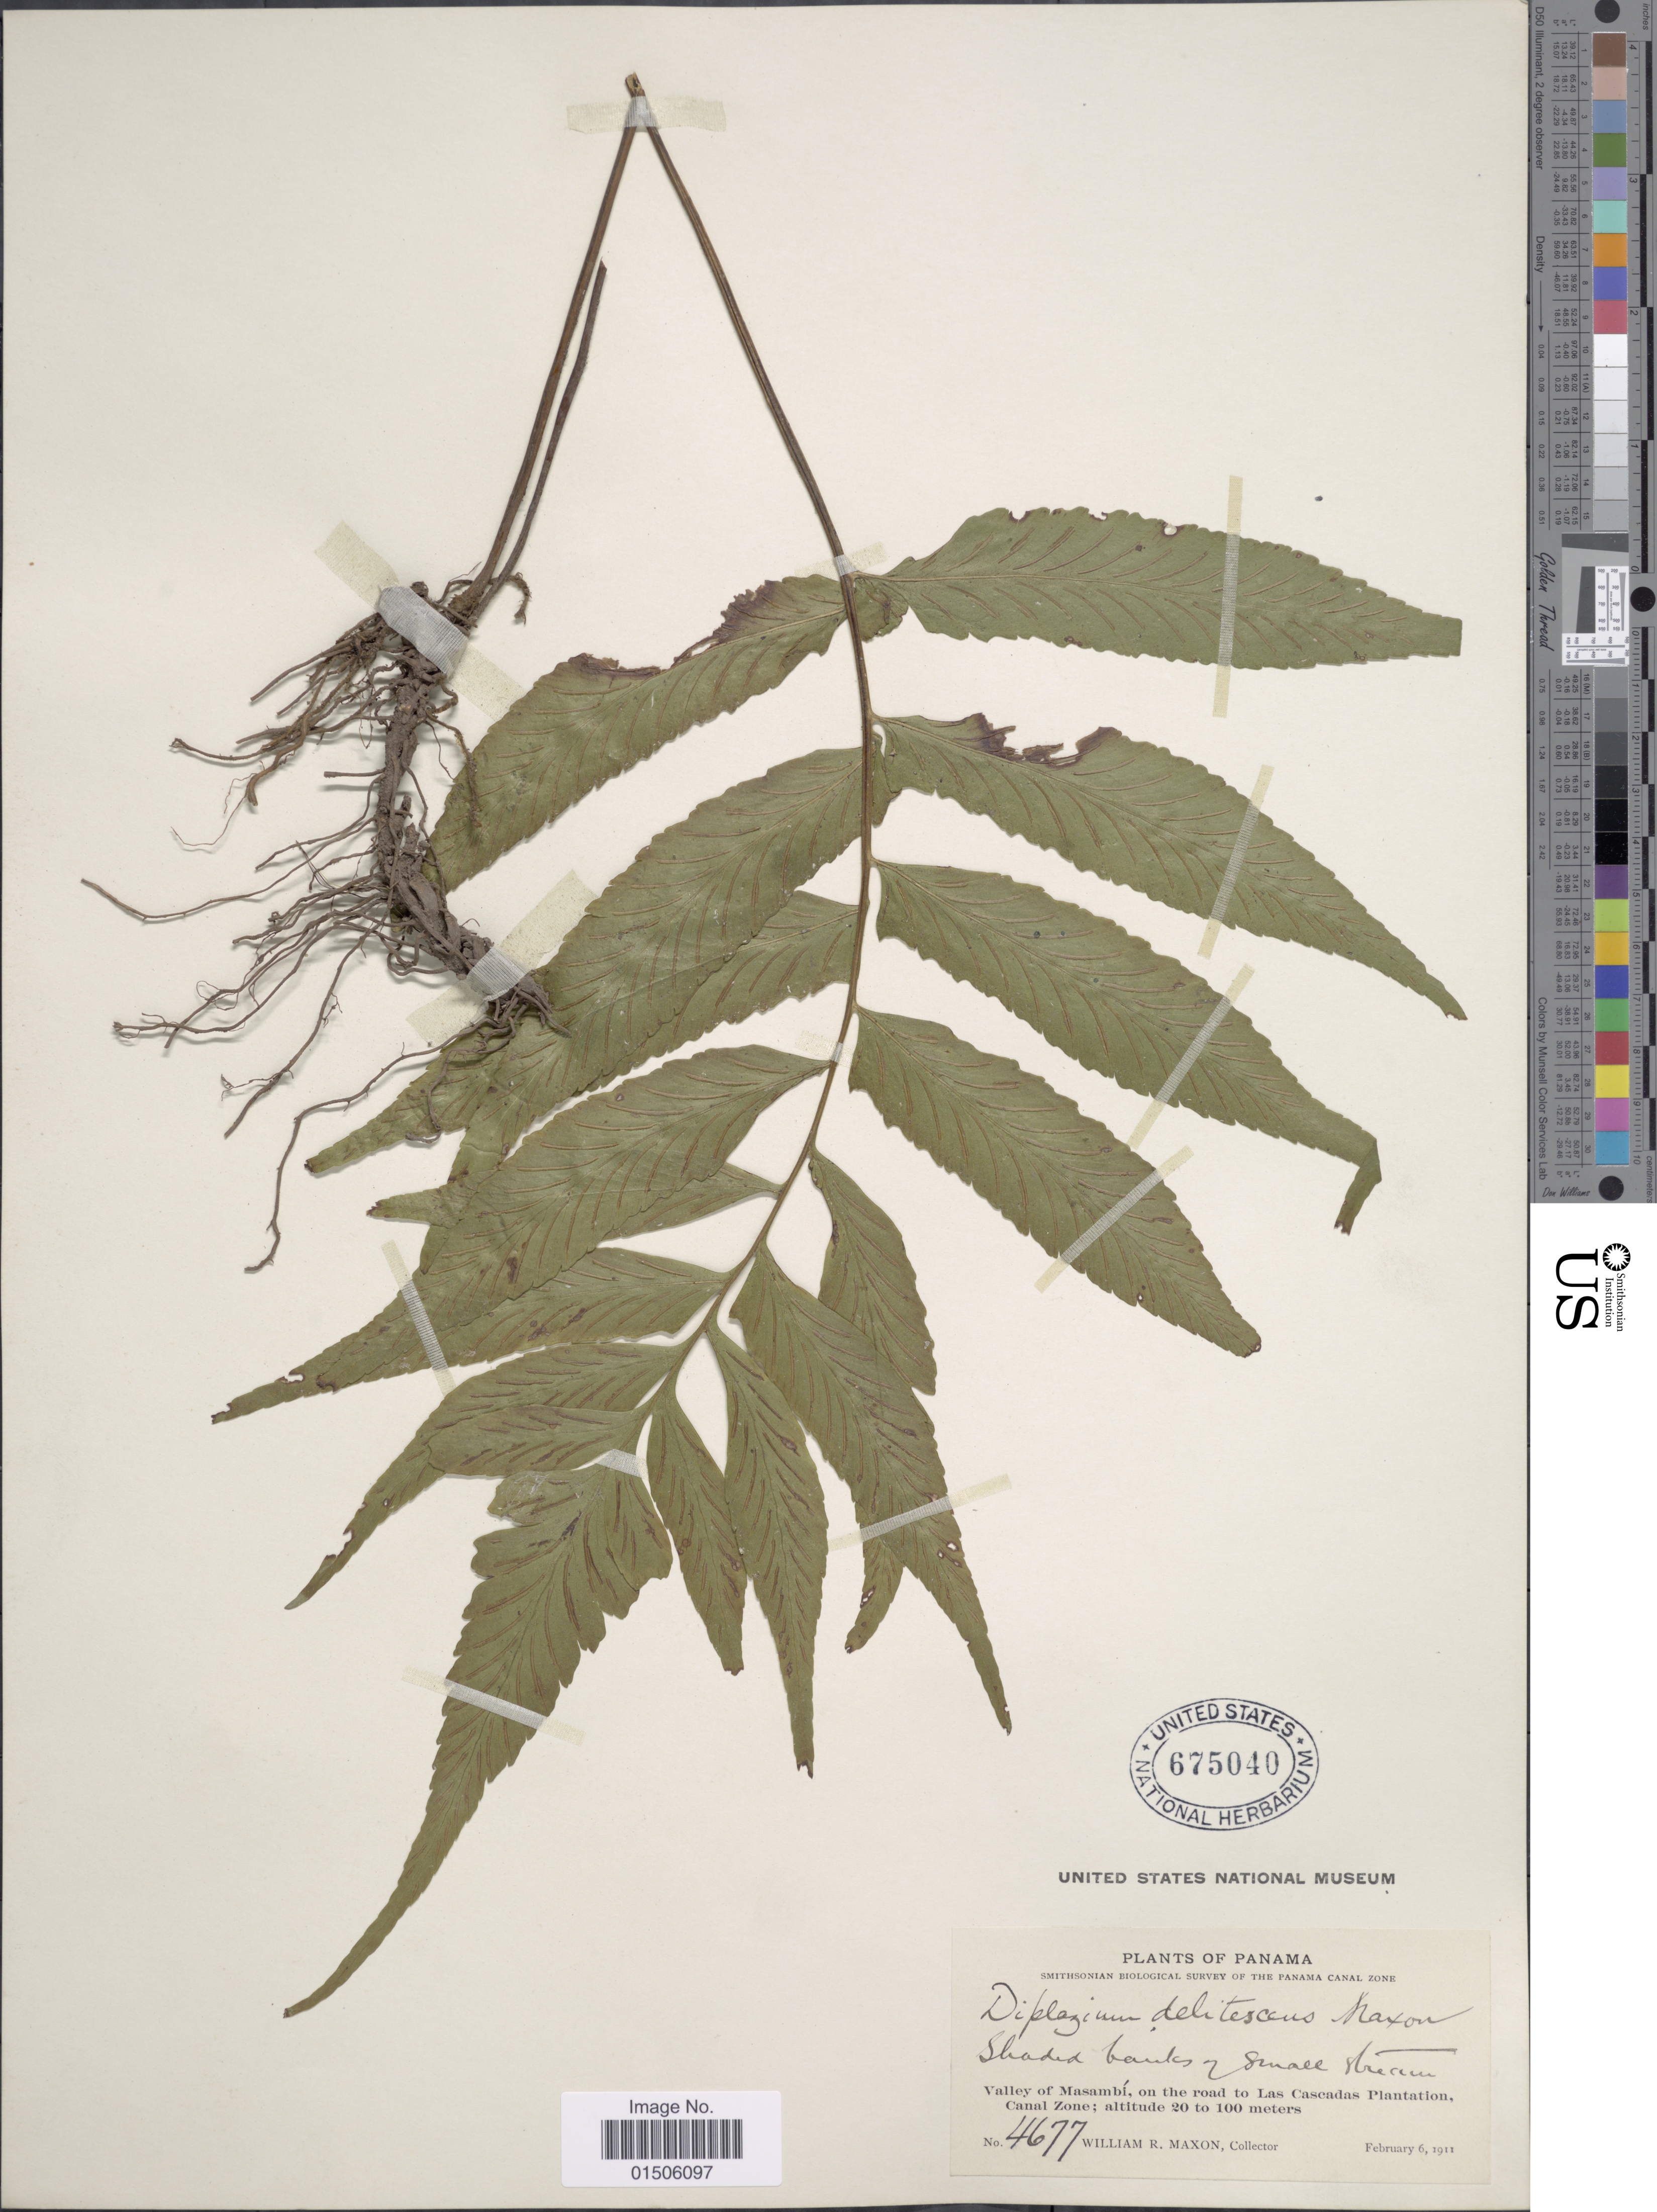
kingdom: Plantae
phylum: Tracheophyta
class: Polypodiopsida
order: Polypodiales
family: Aspleniaceae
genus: Asplenium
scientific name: Asplenium delitescens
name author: (Maxon) L.D. Gómez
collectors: W. R. Maxon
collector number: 4677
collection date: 1911-02-06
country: Panama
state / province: Colón / Panamá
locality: Shaded banks of small stream, Valley of Masambí, on the road to Las Cascadas Plantation, Canal Zone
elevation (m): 20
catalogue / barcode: US 675040